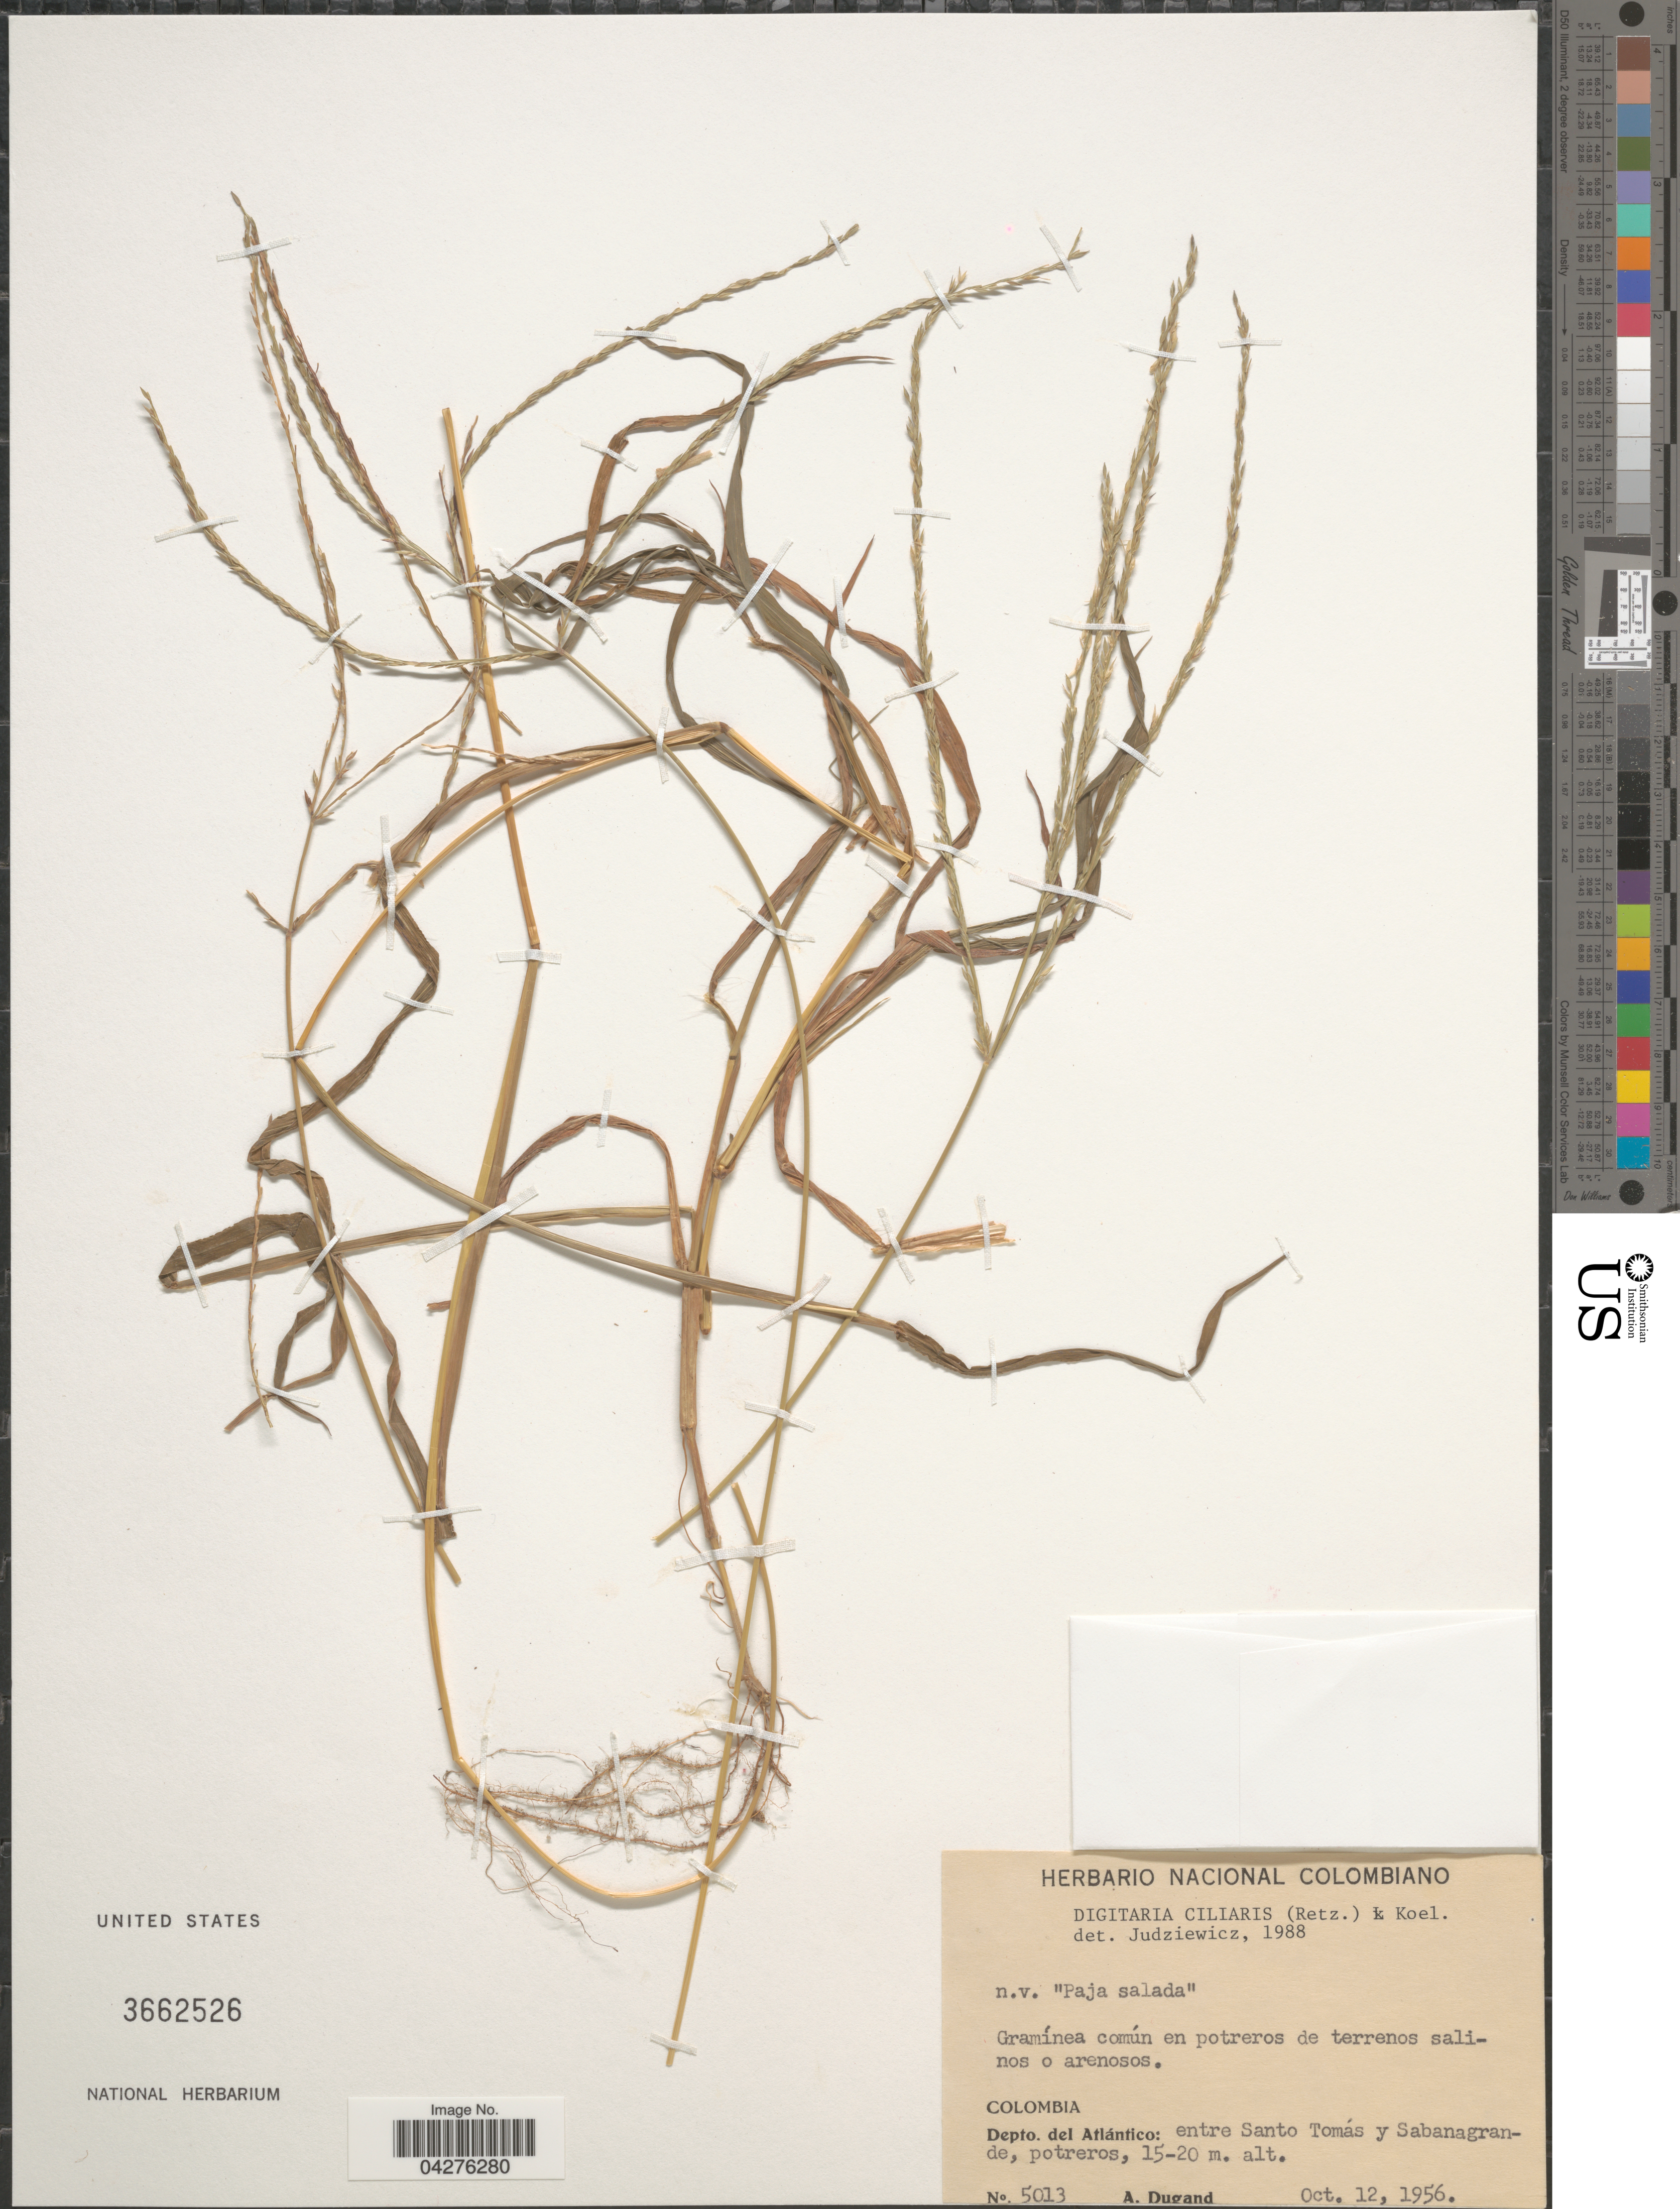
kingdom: Plantae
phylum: Tracheophyta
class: Liliopsida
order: Poales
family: Poaceae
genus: Digitaria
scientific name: Digitaria ciliaris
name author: (Retz.) Koeler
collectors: A. Dugand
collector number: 5013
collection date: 1956-10-12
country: Colombia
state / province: Atlántico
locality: Depto. del Atlántico: entre Santo Tomás y Sabanagrande, potreros.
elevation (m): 15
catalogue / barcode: US 3662526